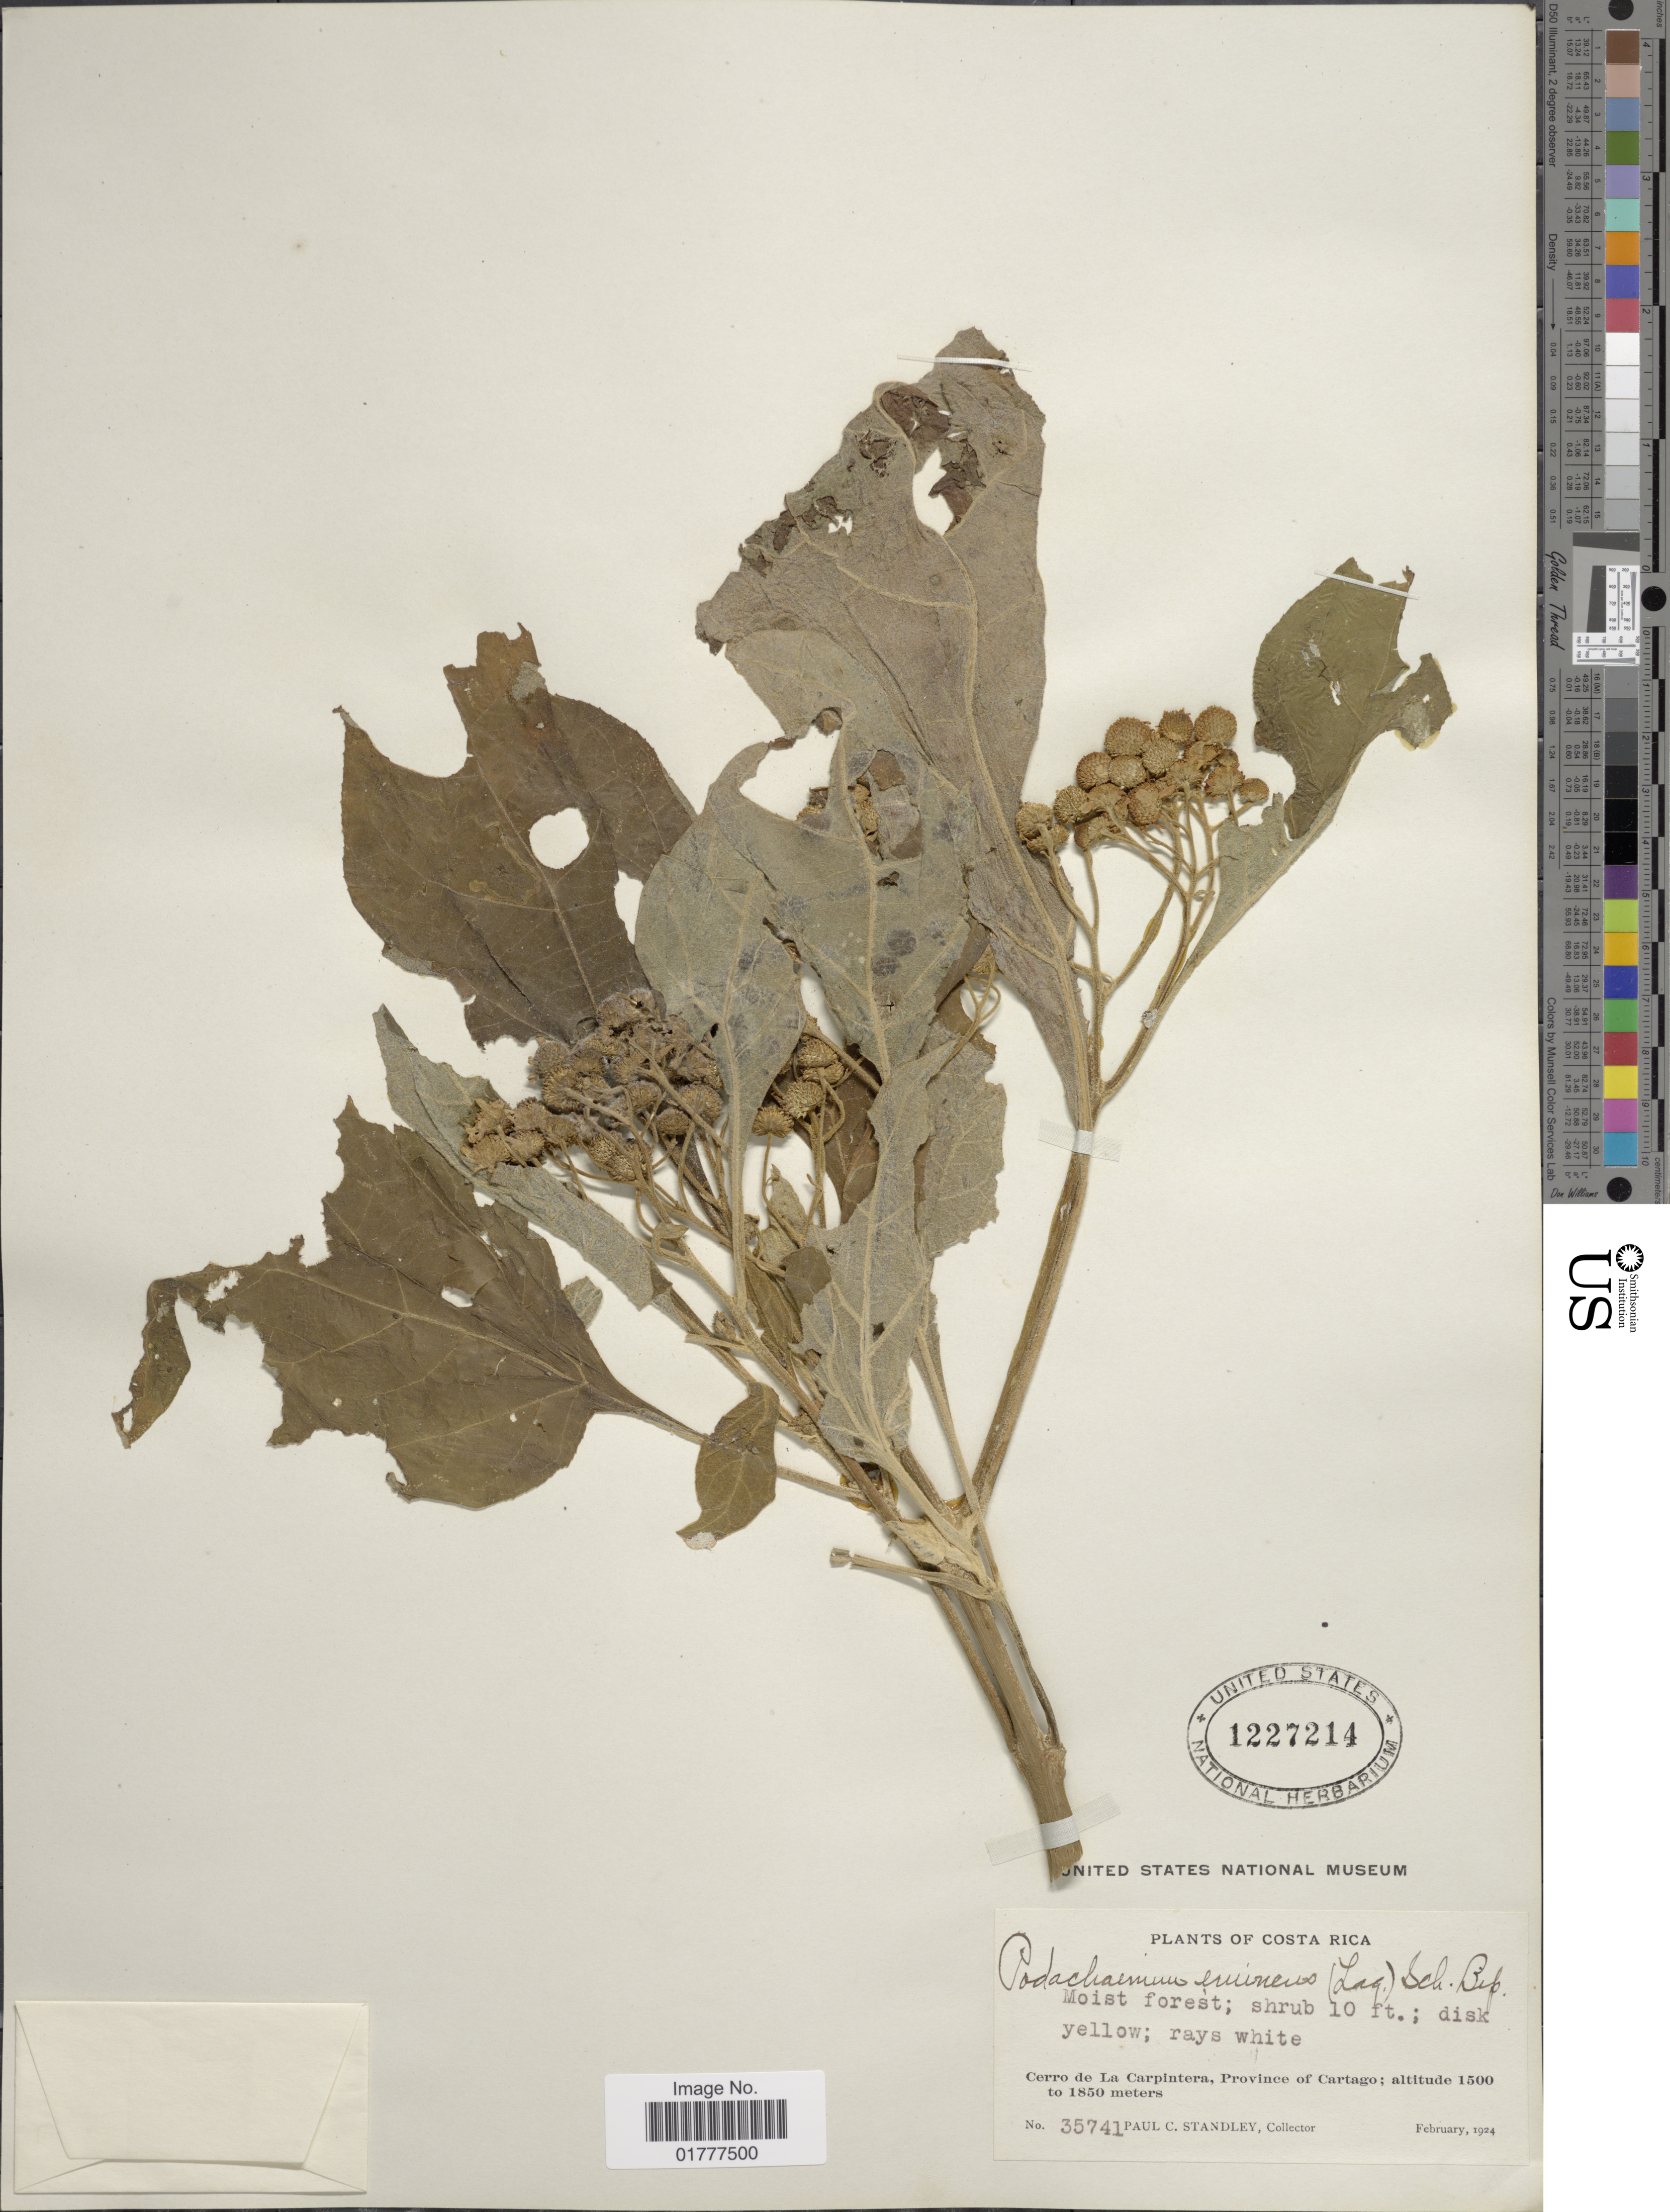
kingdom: Plantae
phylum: Tracheophyta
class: Magnoliopsida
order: Asterales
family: Asteraceae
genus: Podachaenium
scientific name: Podachaenium eminens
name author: (Lag.) Sch. Bip. ex Sch. Bip.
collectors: P. C. Standley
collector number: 35741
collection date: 1924-02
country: Costa Rica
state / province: Cartago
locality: Cerro de La Carpintera, Province of Cartago.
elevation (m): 1500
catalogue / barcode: US 1227214